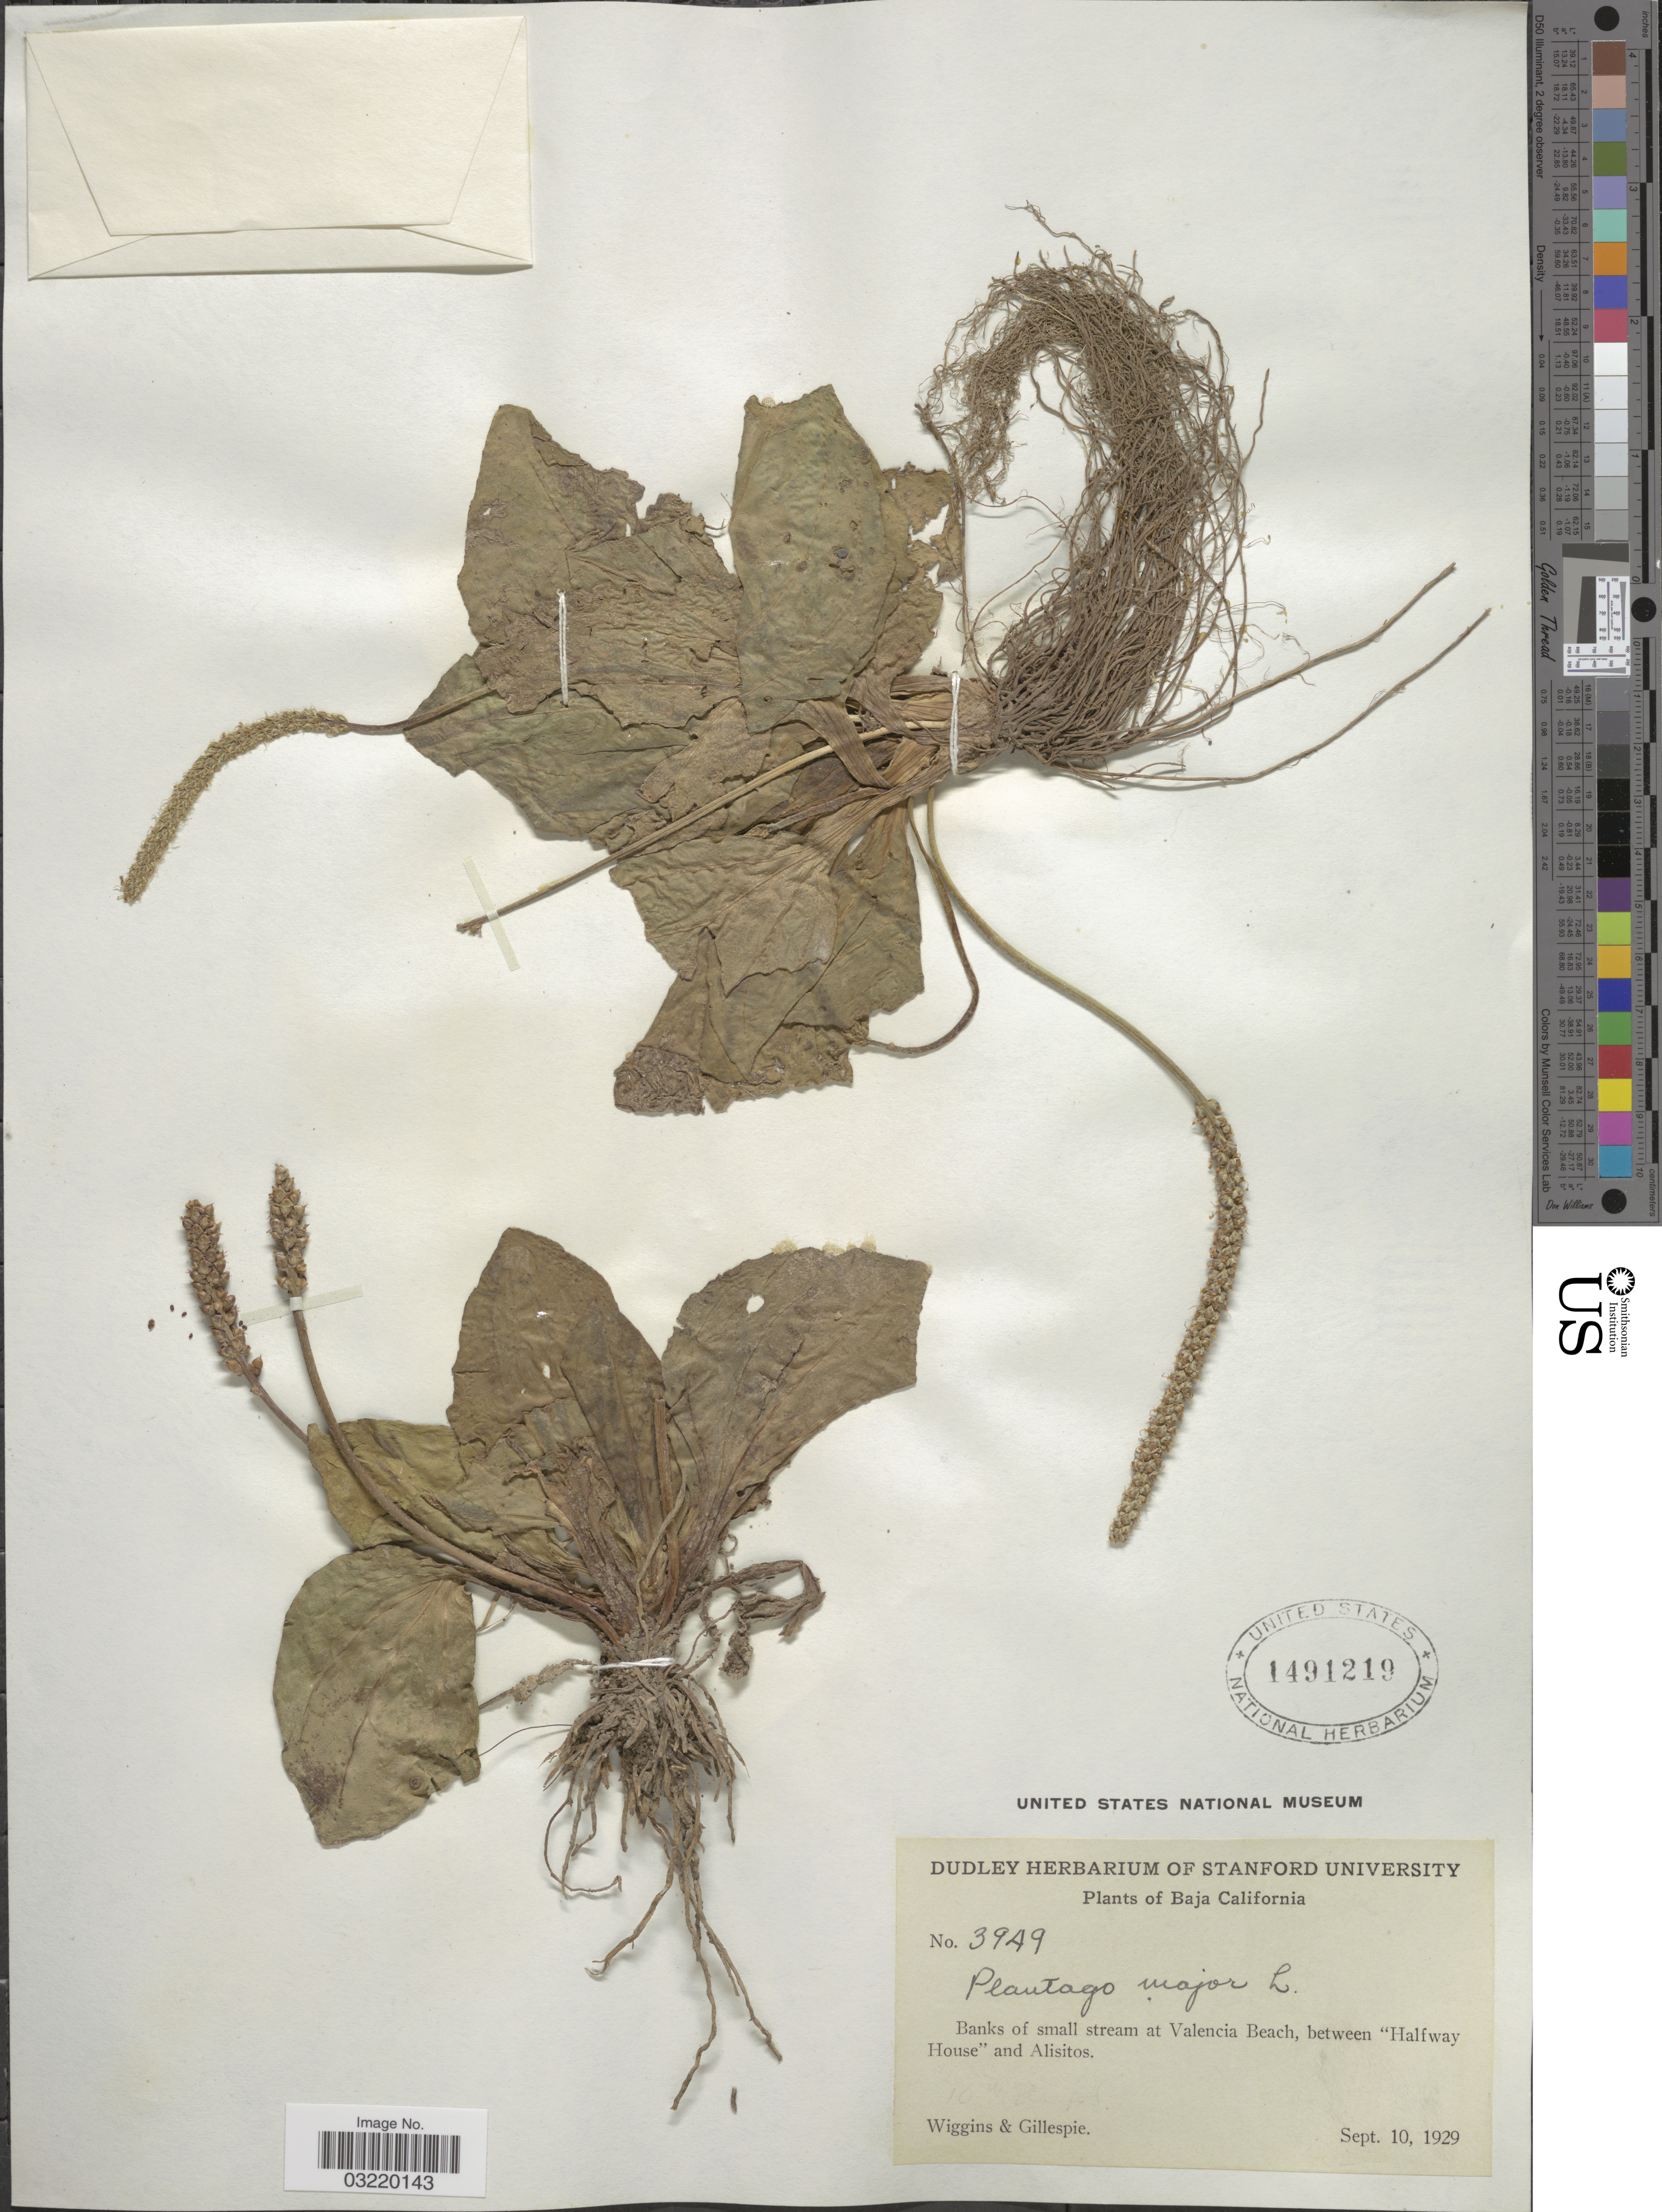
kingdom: Plantae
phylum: Tracheophyta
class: Magnoliopsida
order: Lamiales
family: Plantaginaceae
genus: Plantago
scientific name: Plantago major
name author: L.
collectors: -- Wiggins & -- Gillespie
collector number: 3949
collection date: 1929-09-10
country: Mexico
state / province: Baja California Norte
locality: Banks of small stream at Valencia Beach, between "Halfway House" and Alisitos.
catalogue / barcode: US 1491219